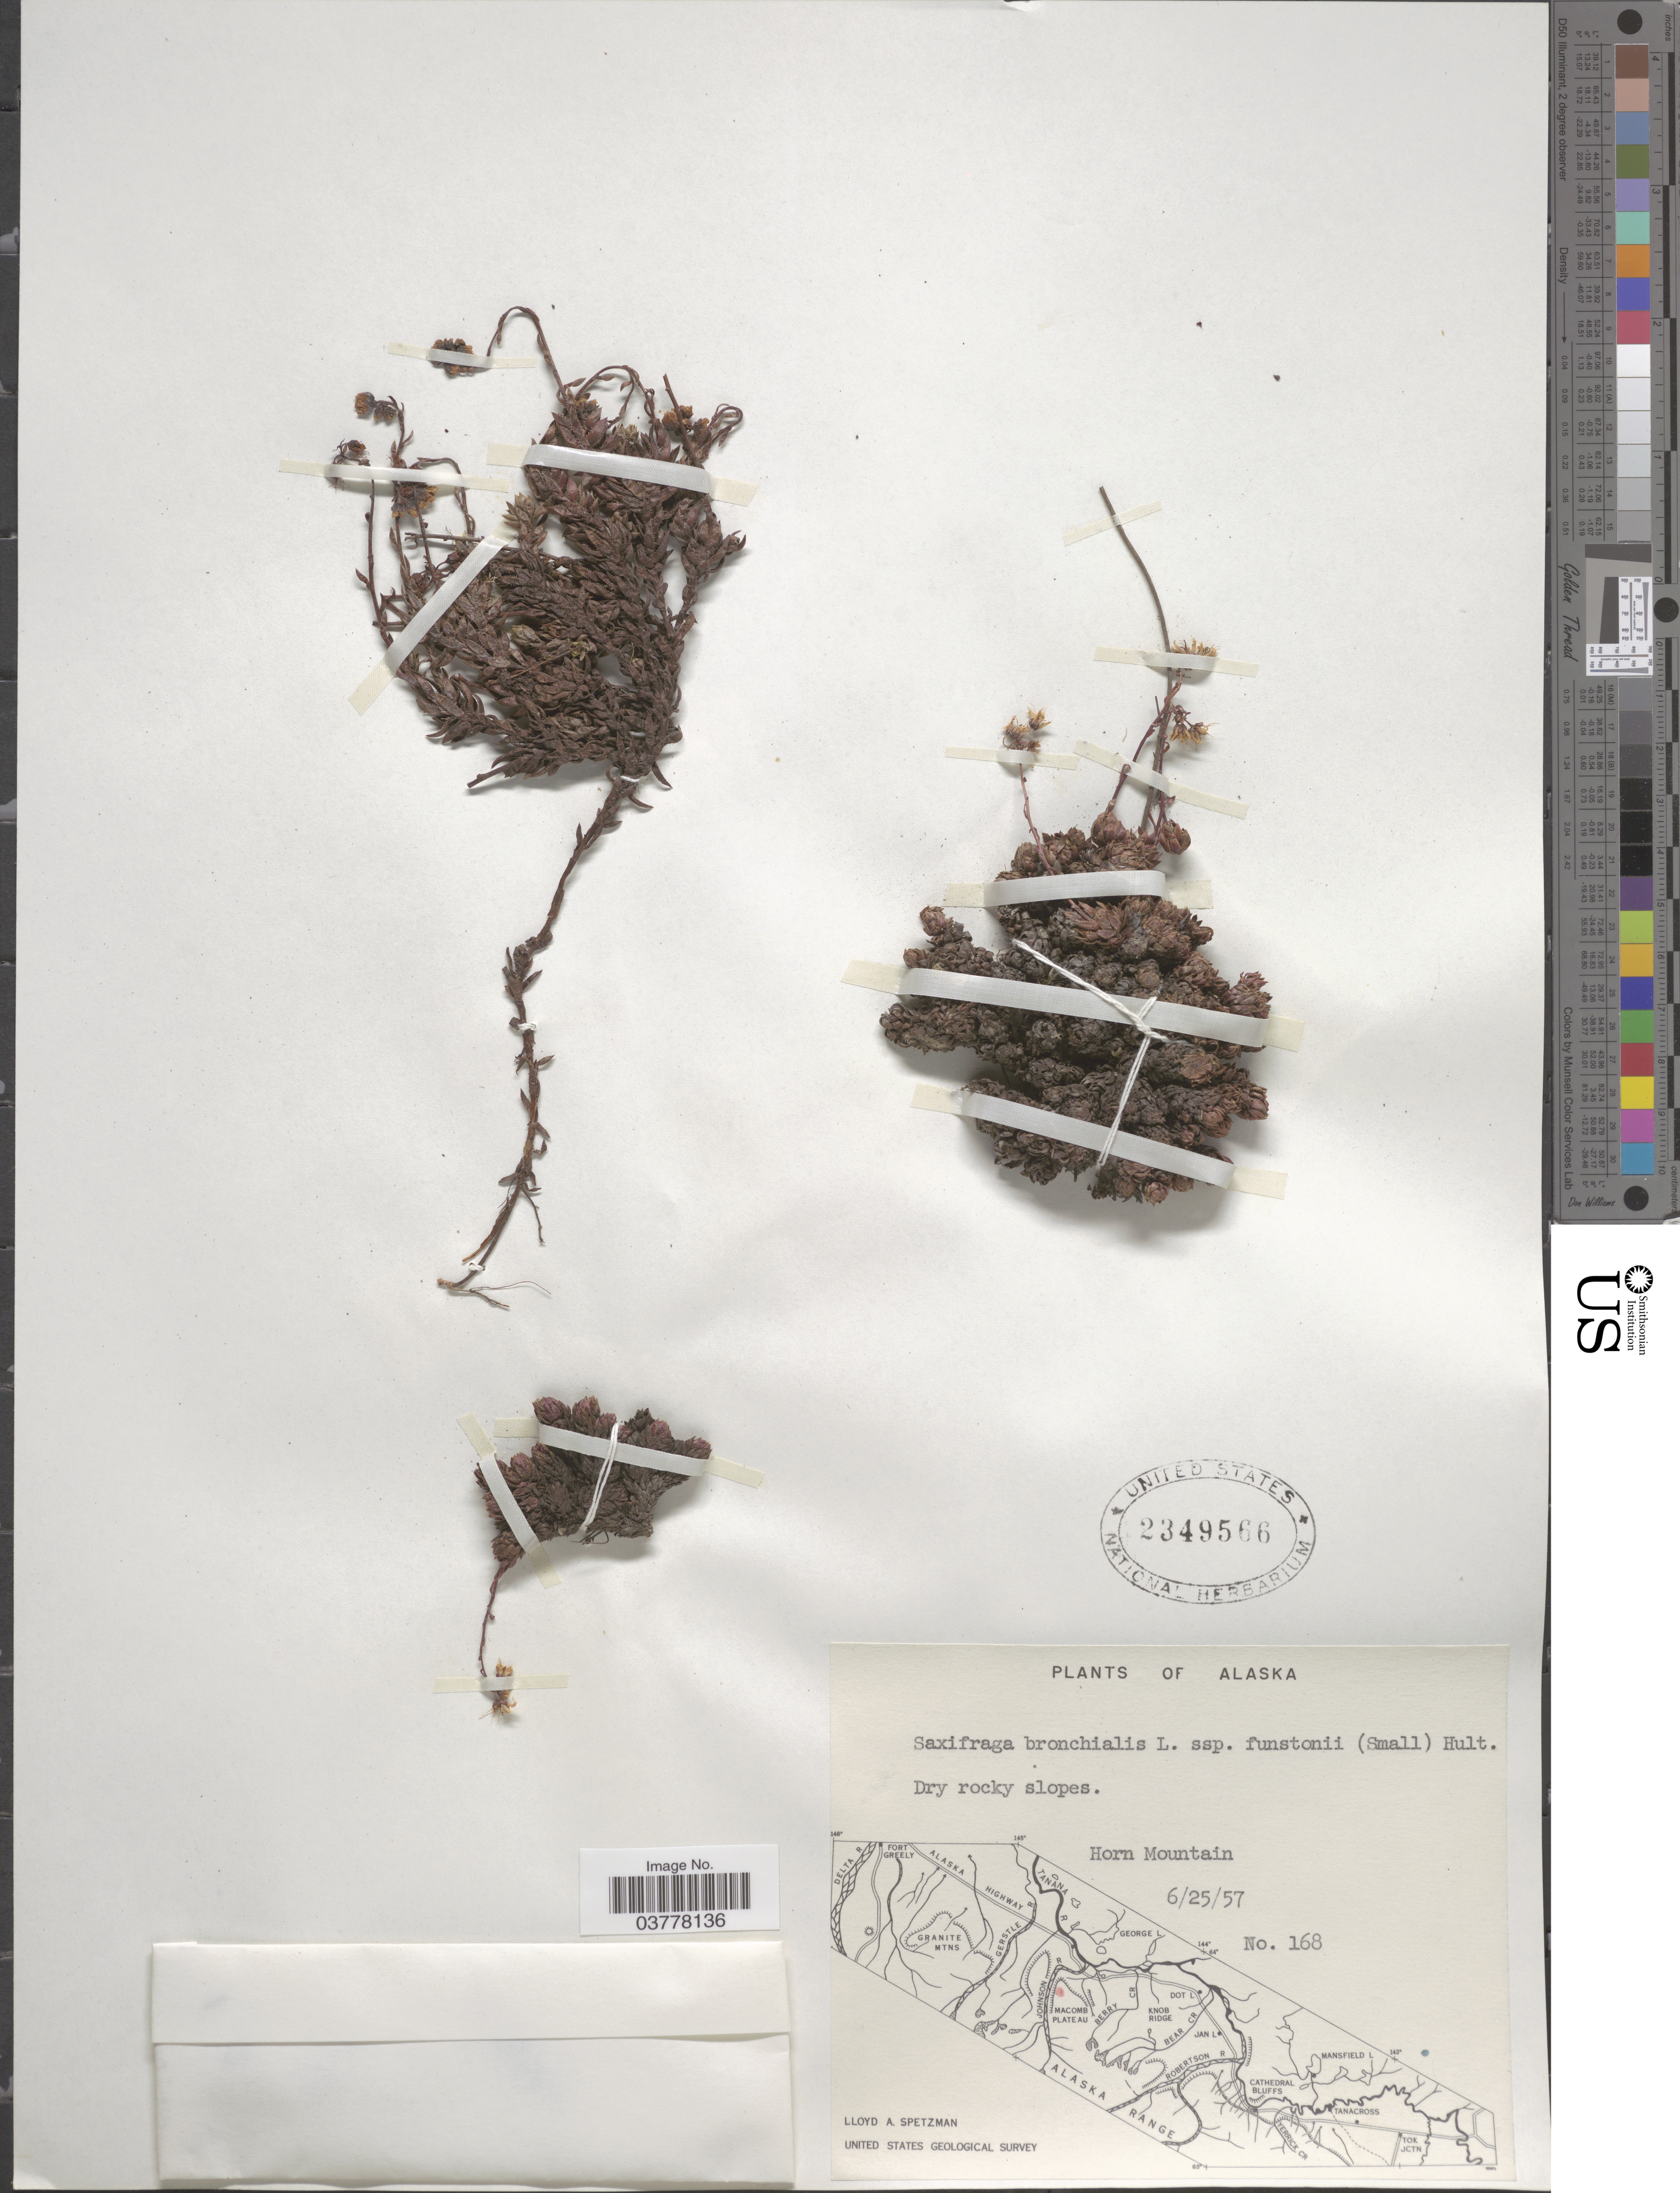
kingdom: Plantae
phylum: Tracheophyta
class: Magnoliopsida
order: Saxifragales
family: Saxifragaceae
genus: Saxifraga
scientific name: Saxifraga bronchialis subsp. funstonii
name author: (Small) Hultén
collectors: L. Spetzman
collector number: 168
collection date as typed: Transcribed d/m/y: 25/6/57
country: United States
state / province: Alaska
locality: Horn Mountain.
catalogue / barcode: US 2349566